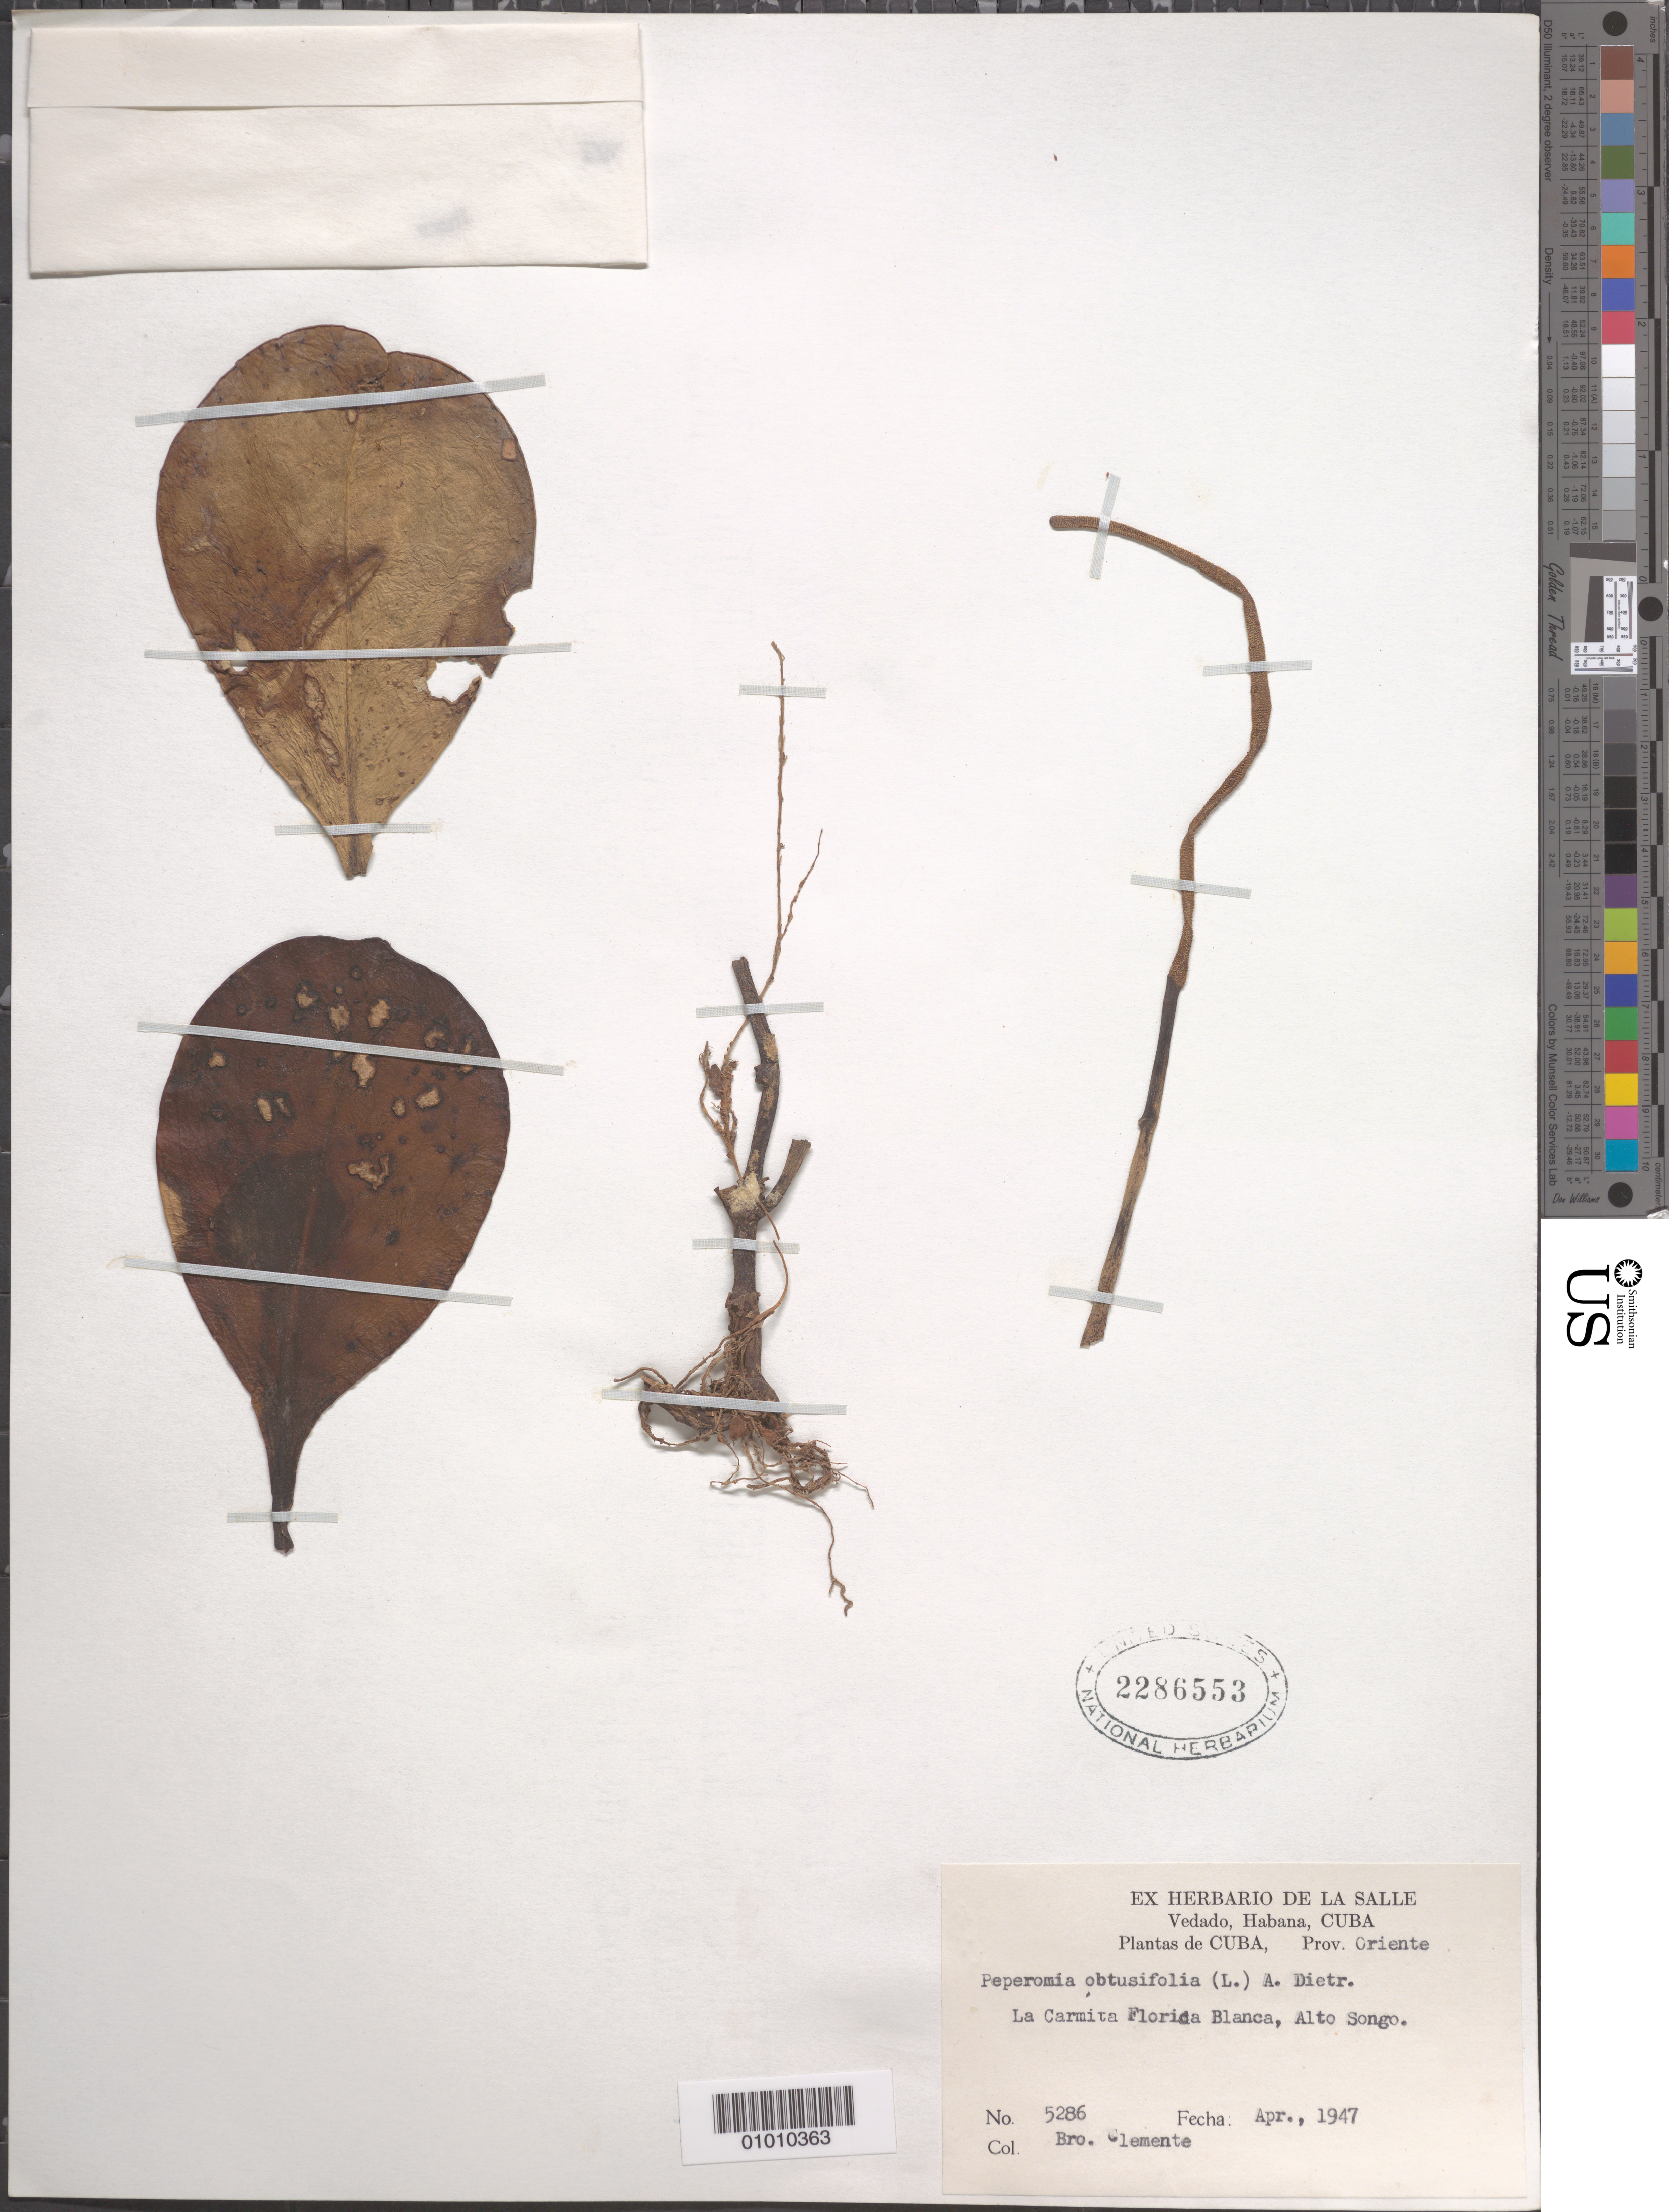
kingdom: Plantae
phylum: Tracheophyta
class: Magnoliopsida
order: Piperales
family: Piperaceae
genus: Peperomia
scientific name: Peperomia oblanceolata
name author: Trel.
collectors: B. Clement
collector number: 5286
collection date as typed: Apr 1947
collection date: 1947-04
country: Cuba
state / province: La Habana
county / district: Municipio Boyeros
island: Cuba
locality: La Carmita Florida Blanca, Alto Songo, Vedado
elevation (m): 15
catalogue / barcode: US 2286553